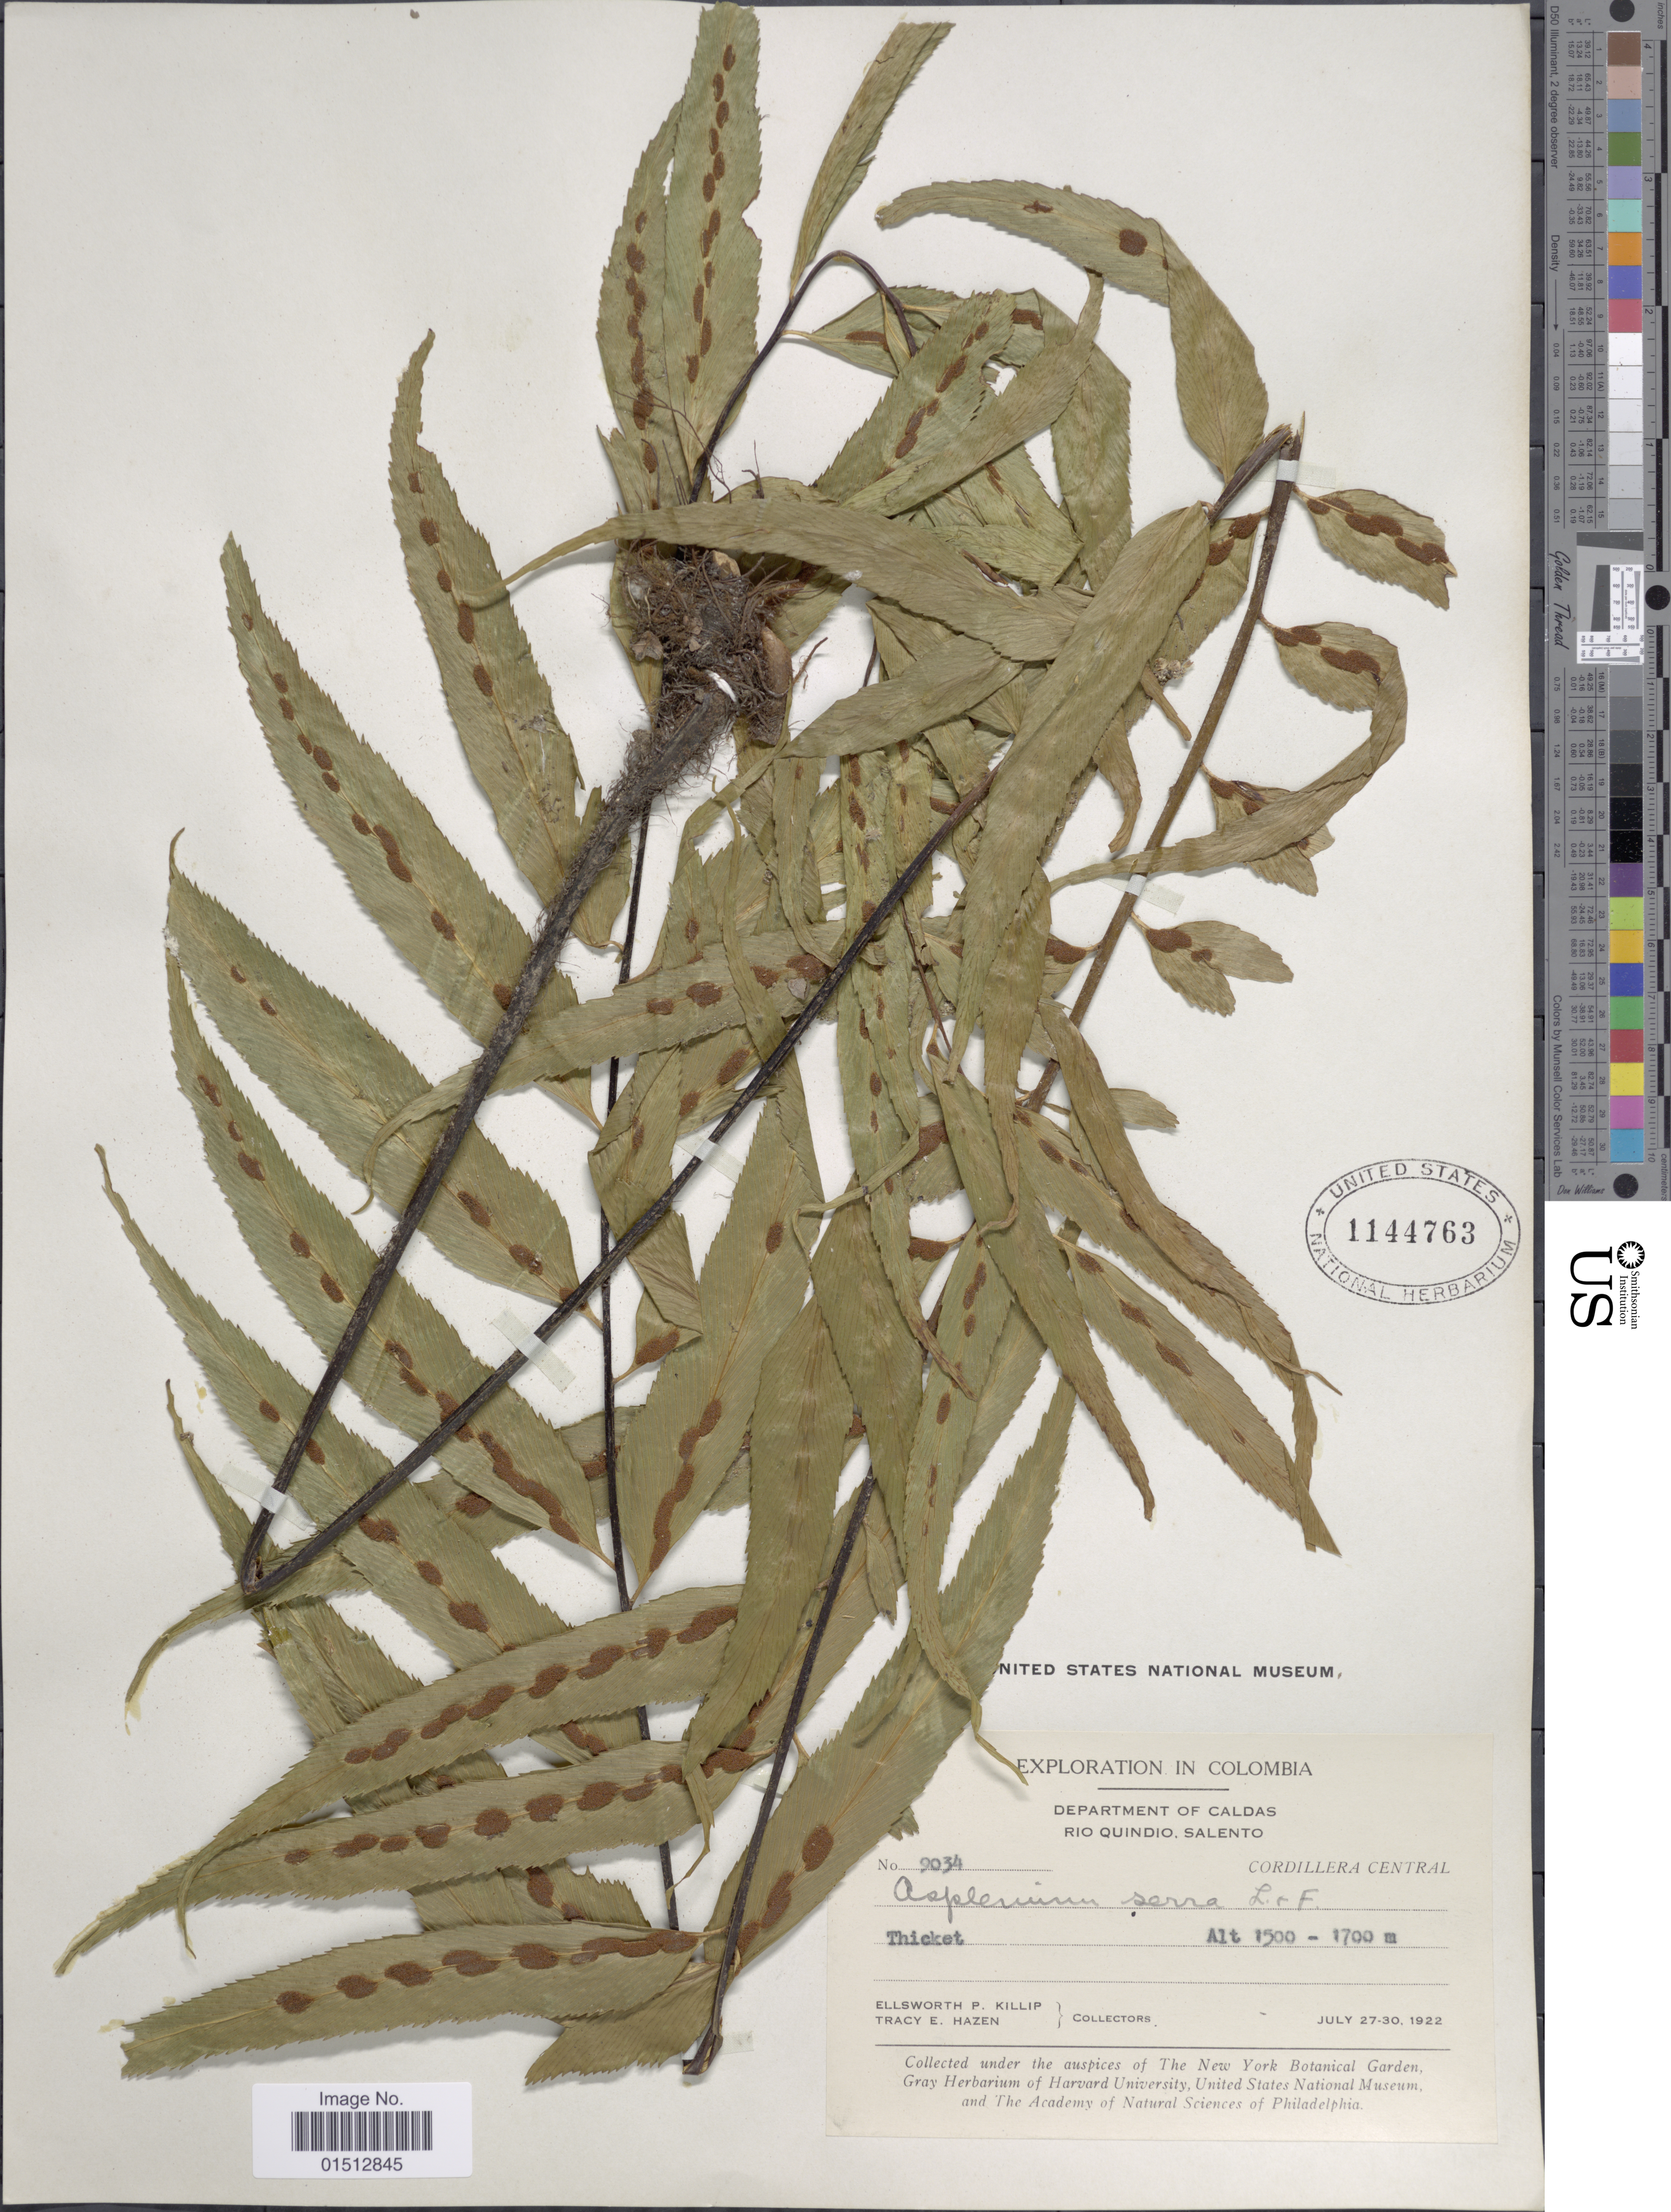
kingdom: Plantae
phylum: Tracheophyta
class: Polypodiopsida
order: Polypodiales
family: Aspleniaceae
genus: Asplenium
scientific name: Asplenium serra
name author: Langsd. & Fisch.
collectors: E. P. Killip & T. E. Hazen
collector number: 9034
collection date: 1922-07-27/1922-07-30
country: Colombia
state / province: Caldas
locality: Colombia, Department of Caldas, Rio Quindio, Salento.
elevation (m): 1500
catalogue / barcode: US 1144763